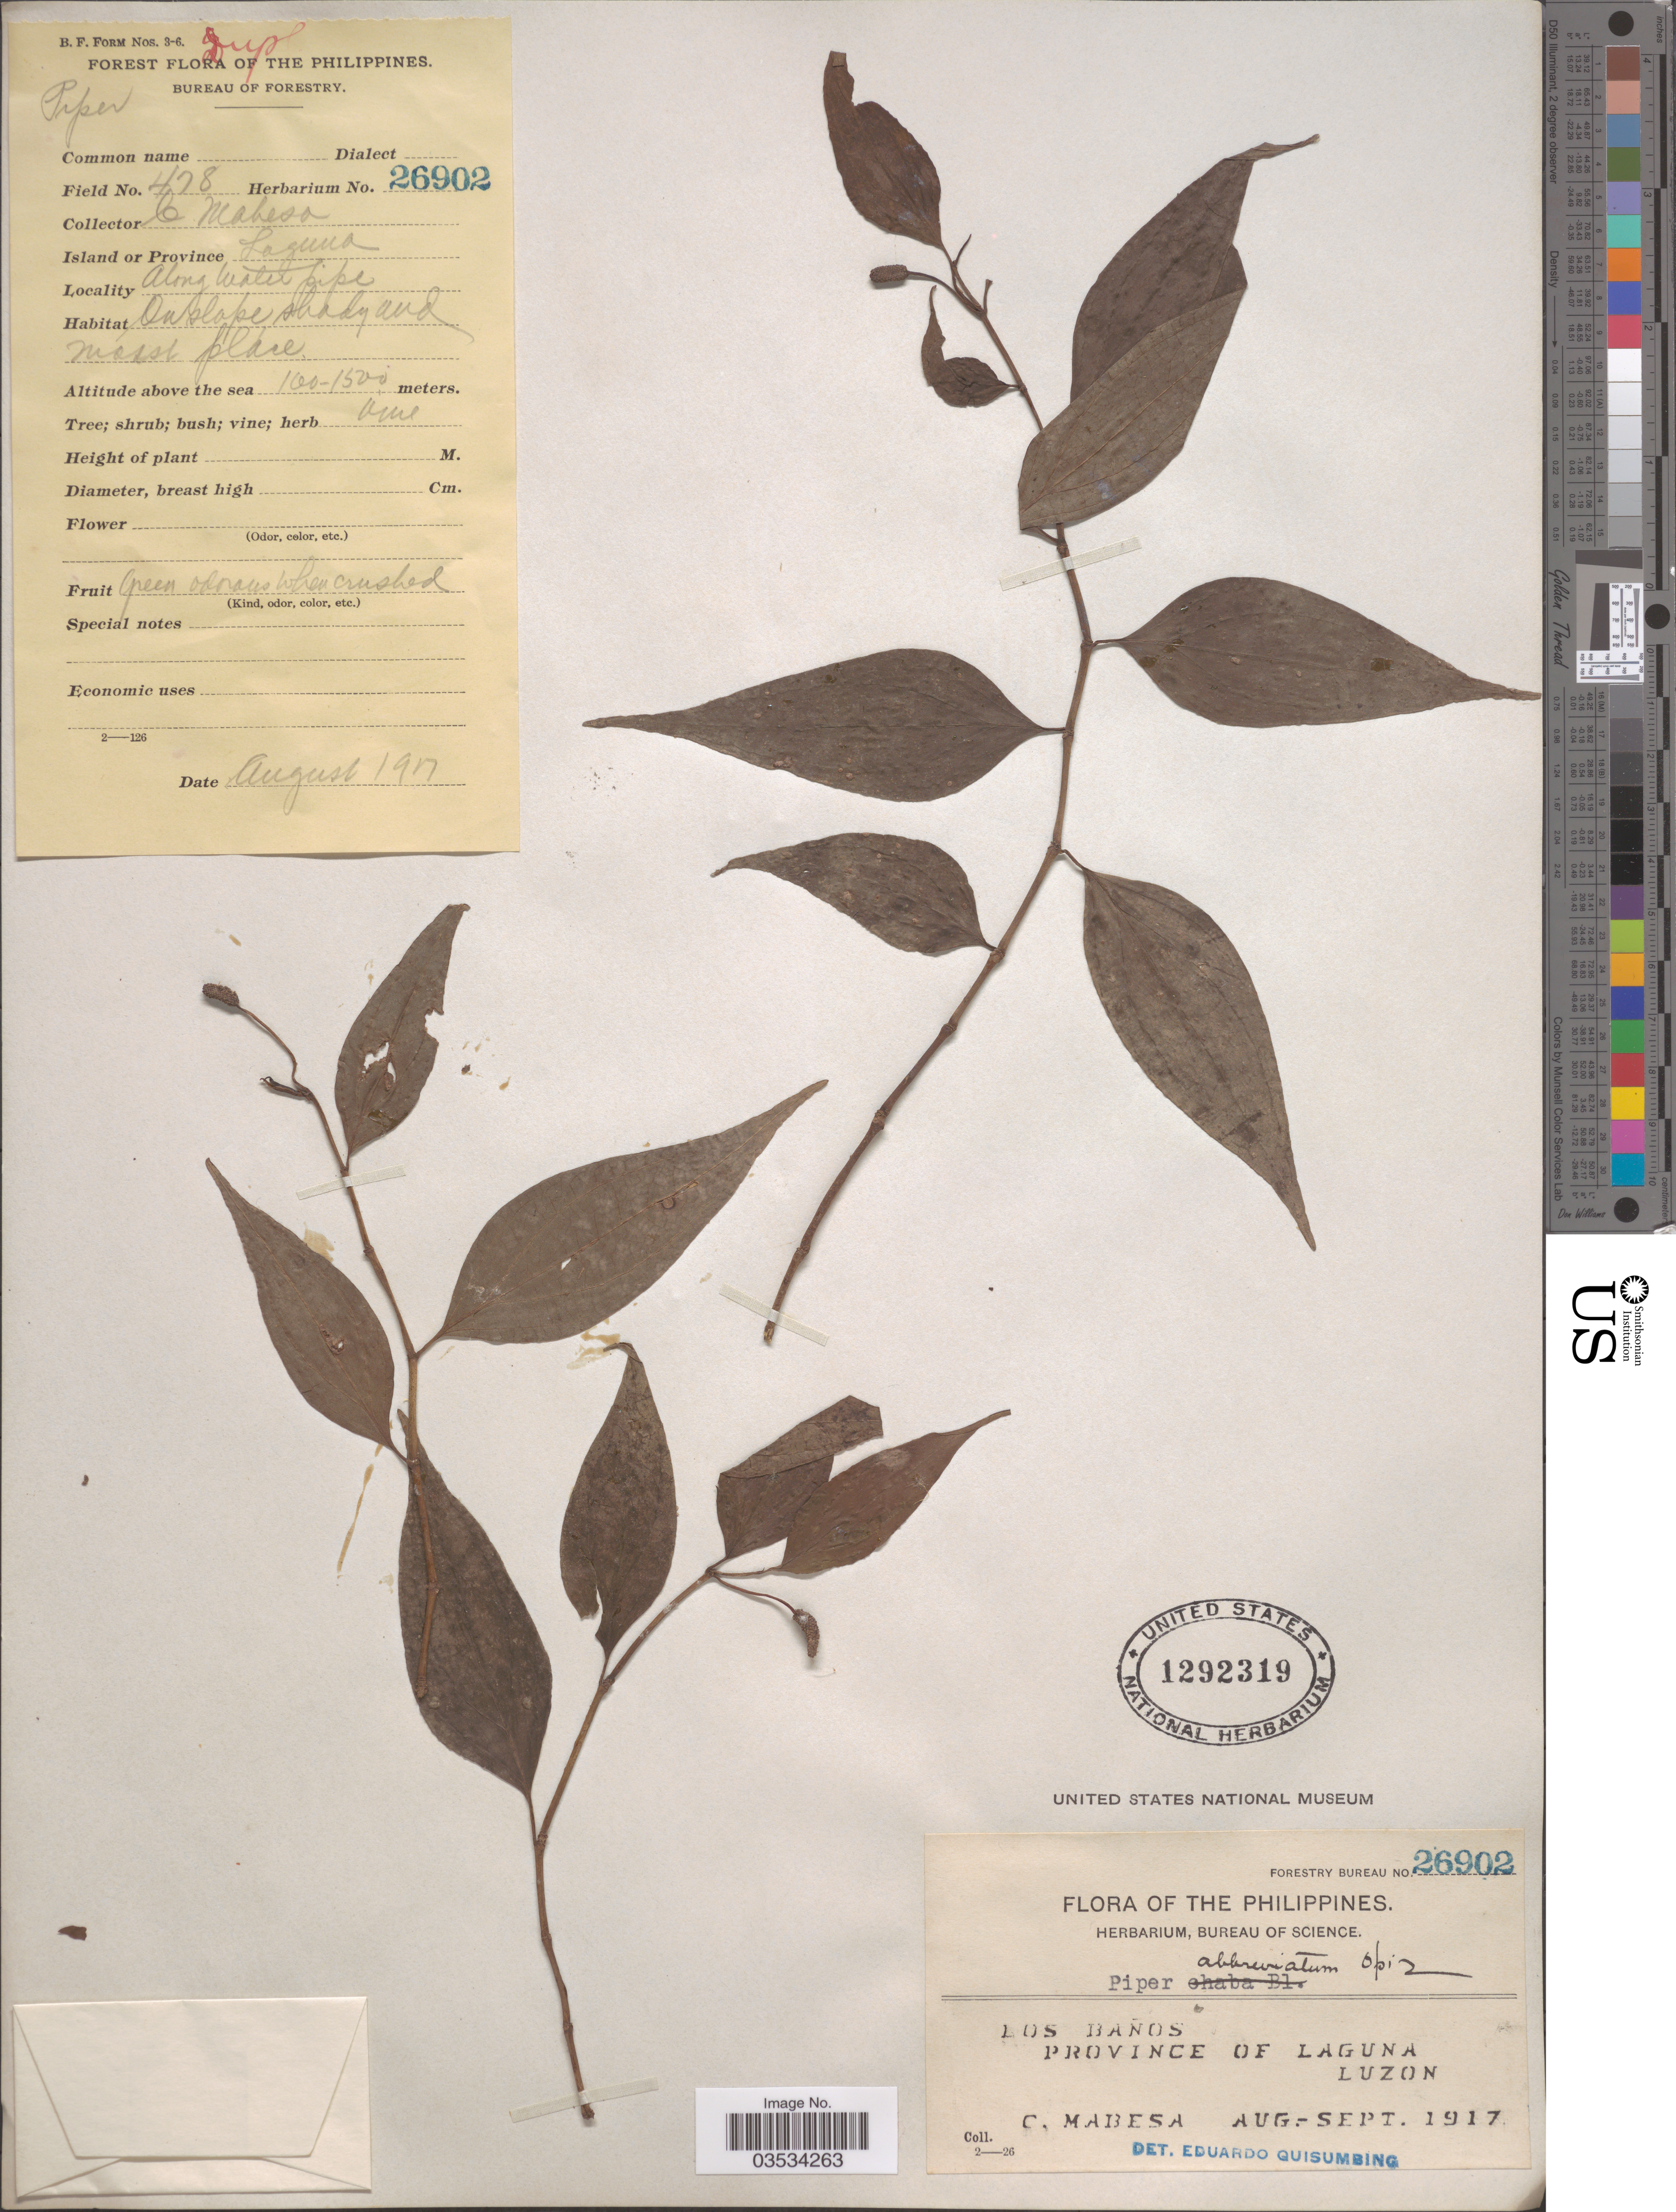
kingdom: Plantae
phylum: Tracheophyta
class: Magnoliopsida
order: Piperales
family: Piperaceae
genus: Piper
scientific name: Piper abbreviatum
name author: Opiz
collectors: C. Mabesa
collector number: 428/Forestry Bureau 26902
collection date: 1917-08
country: Philippines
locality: Los Baños. Province of Laguna. Luzon.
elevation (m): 100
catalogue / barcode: US 1292319